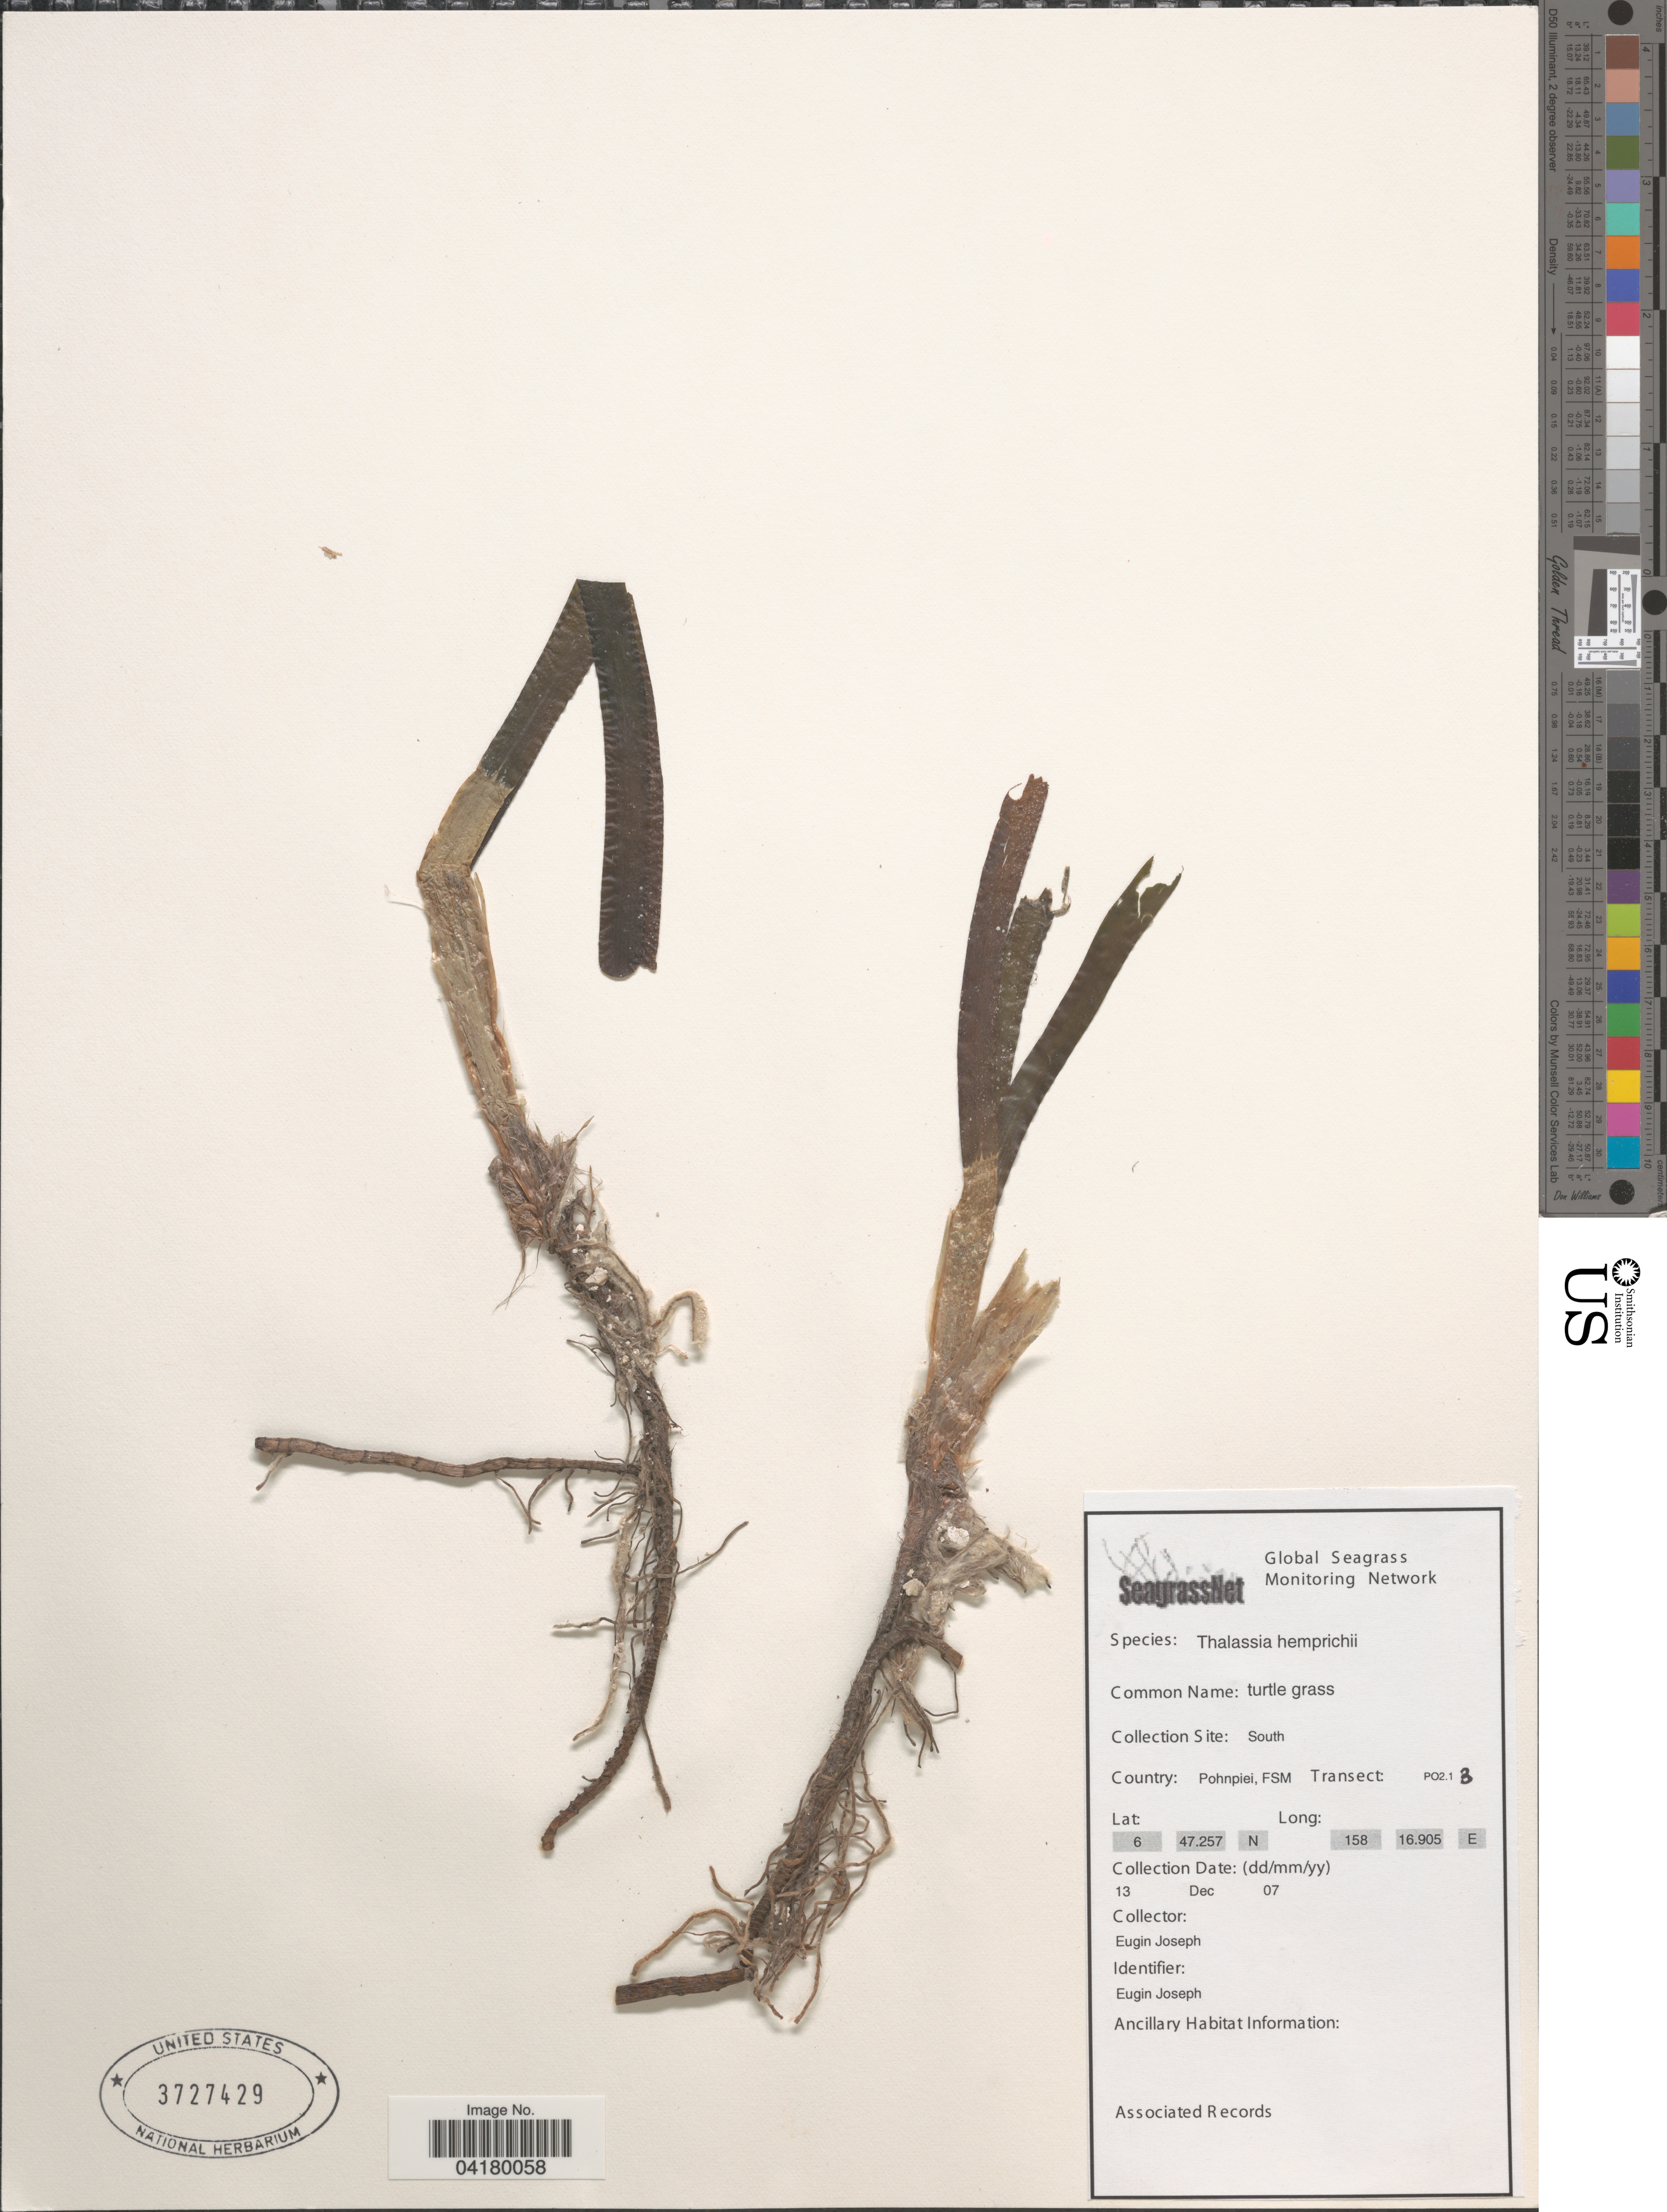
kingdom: Plantae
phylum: Tracheophyta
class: Liliopsida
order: Alismatales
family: Hydrocharitaceae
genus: Thalassia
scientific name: Thalassia hemprichii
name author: Asch.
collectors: E. Joseph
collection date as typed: Transcribed d/m/y: 13/12/7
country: Micronesia, Federated States of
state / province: Pohnpei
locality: Collection Site: South. Country: Pohnpiei, FSM. Transect: PO2.1B.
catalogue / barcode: US 3727429